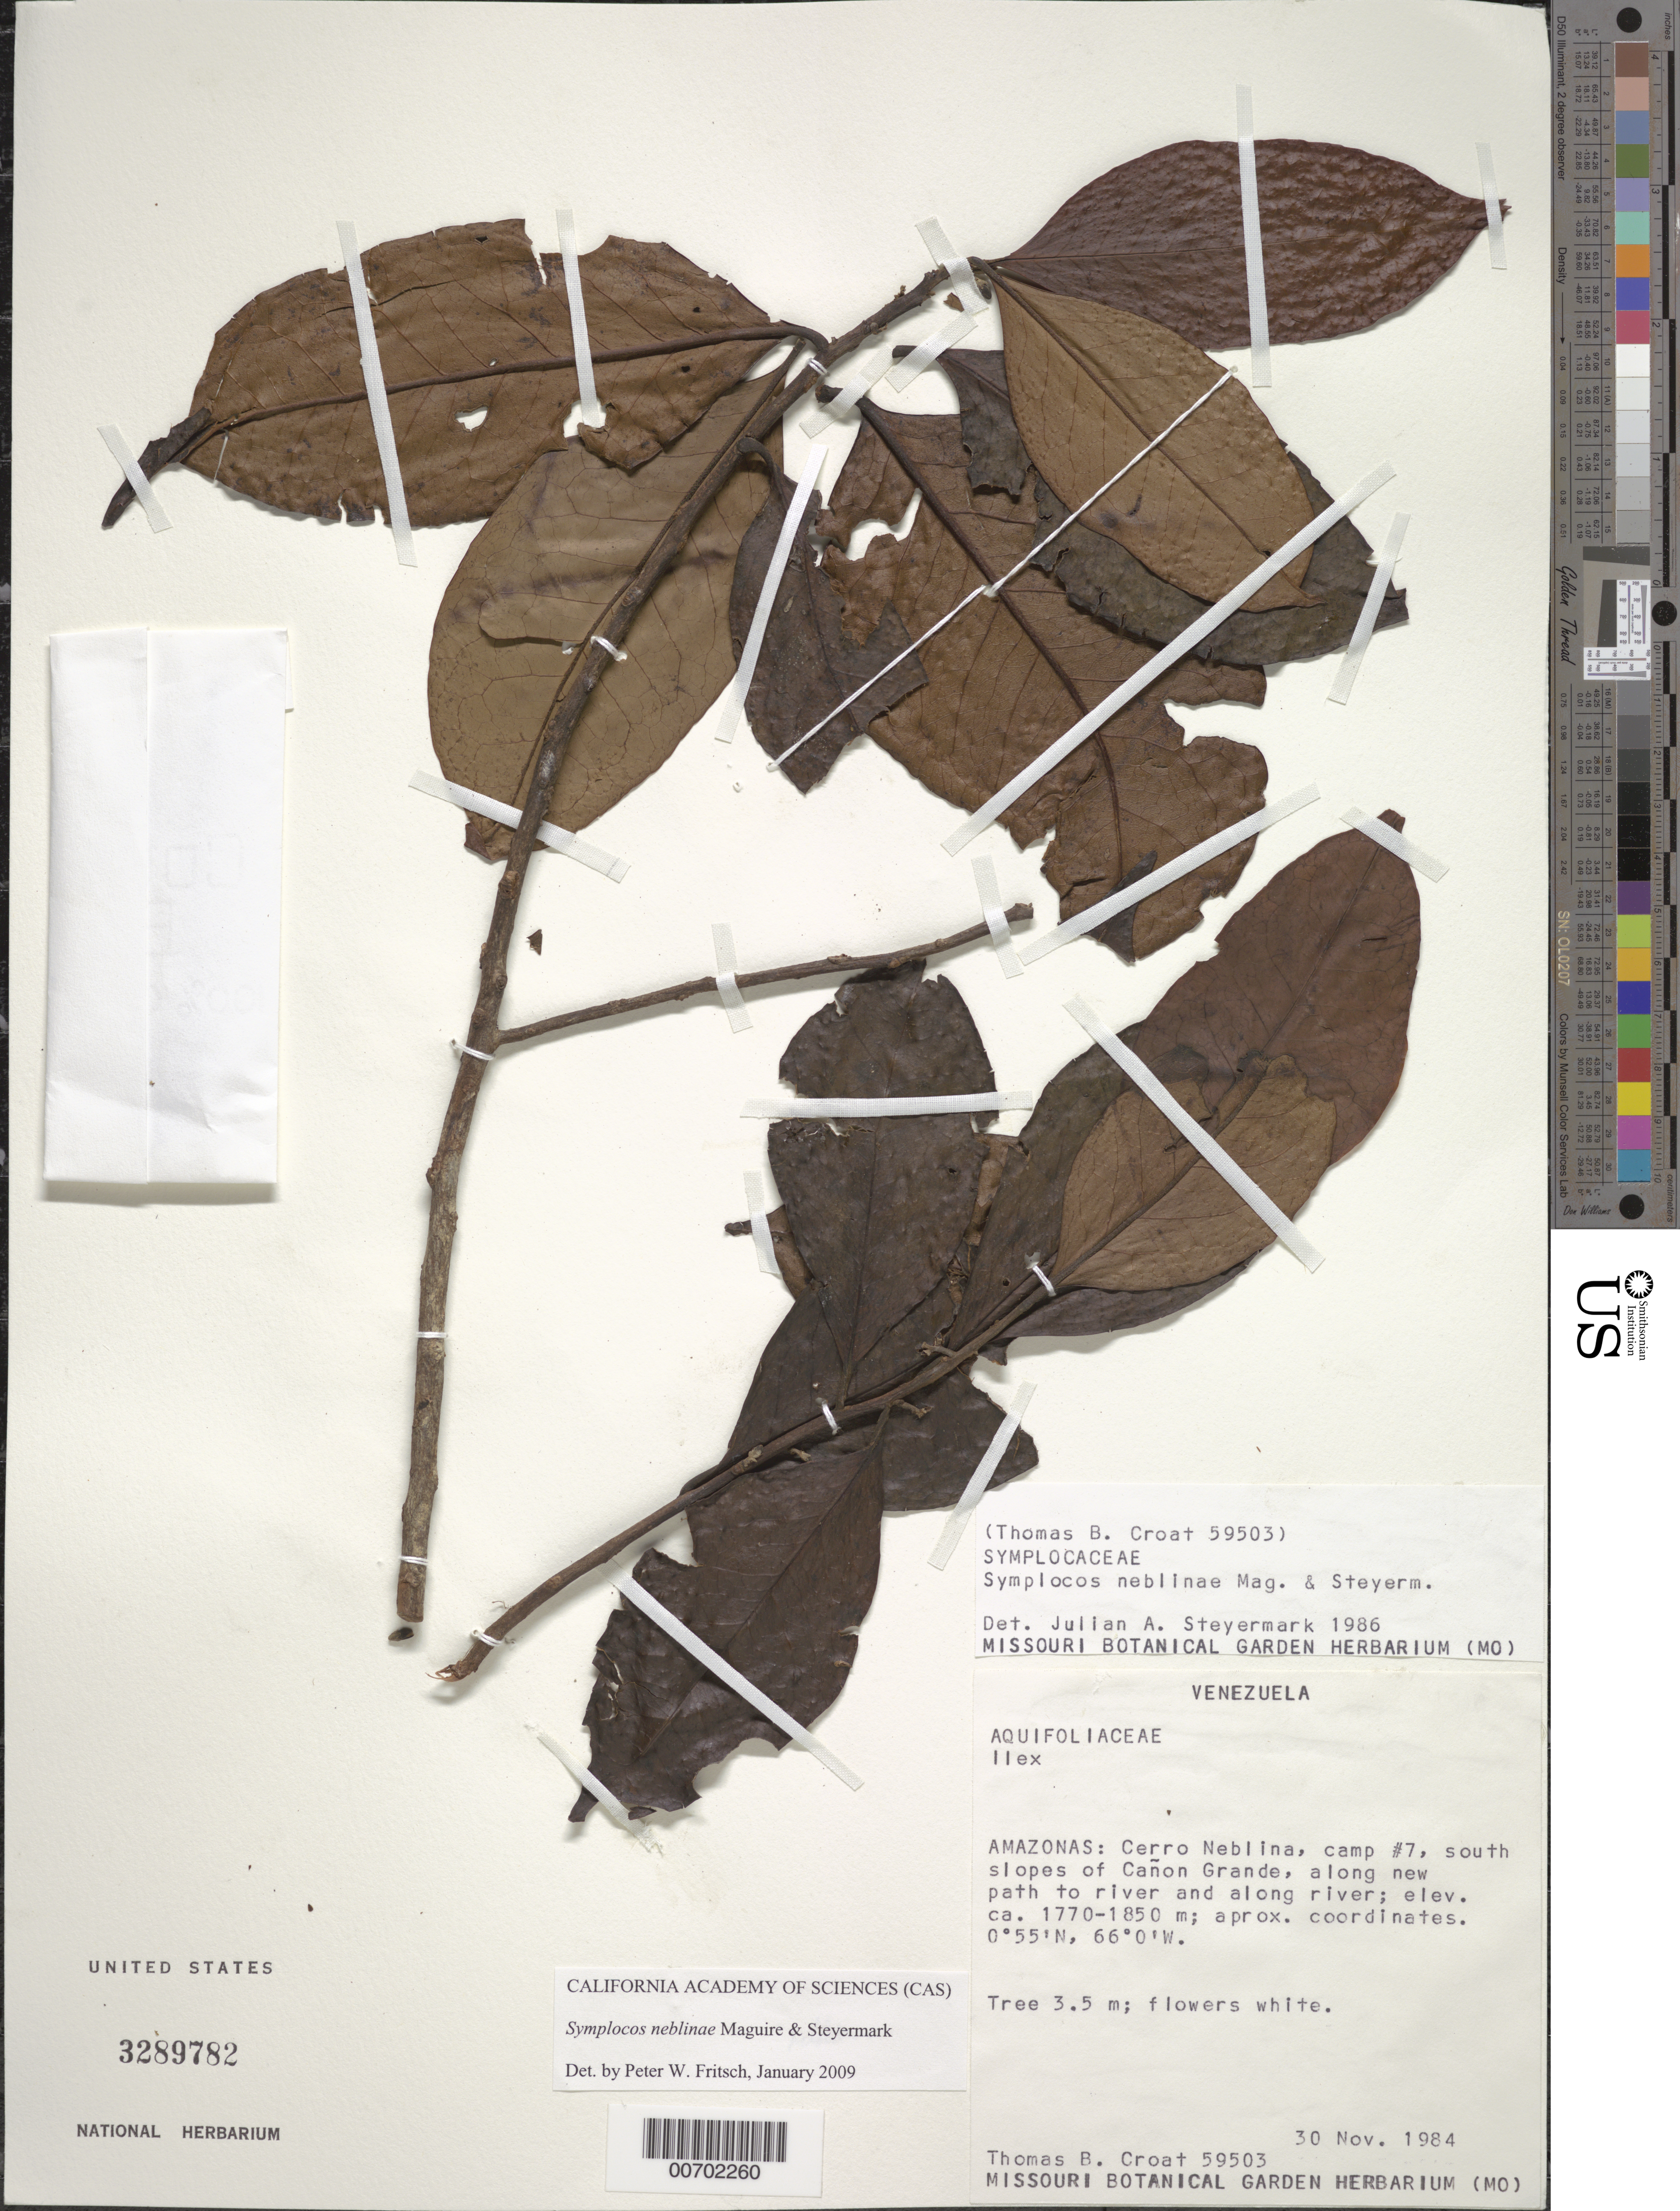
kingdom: Plantae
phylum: Tracheophyta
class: Magnoliopsida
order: Ericales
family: Symplocaceae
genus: Symplocos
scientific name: Symplocos neblinae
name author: Maguire & Steyerm.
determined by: Fritsch, Peter W.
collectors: T. B. Croat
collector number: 59503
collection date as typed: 30-Nov-84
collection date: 1984-11-30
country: Venezuela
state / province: Amazonas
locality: Cerro Neblina, camp #7, S slopes of Cañon Grande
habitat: Along path and river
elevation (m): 1770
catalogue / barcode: US 3289782